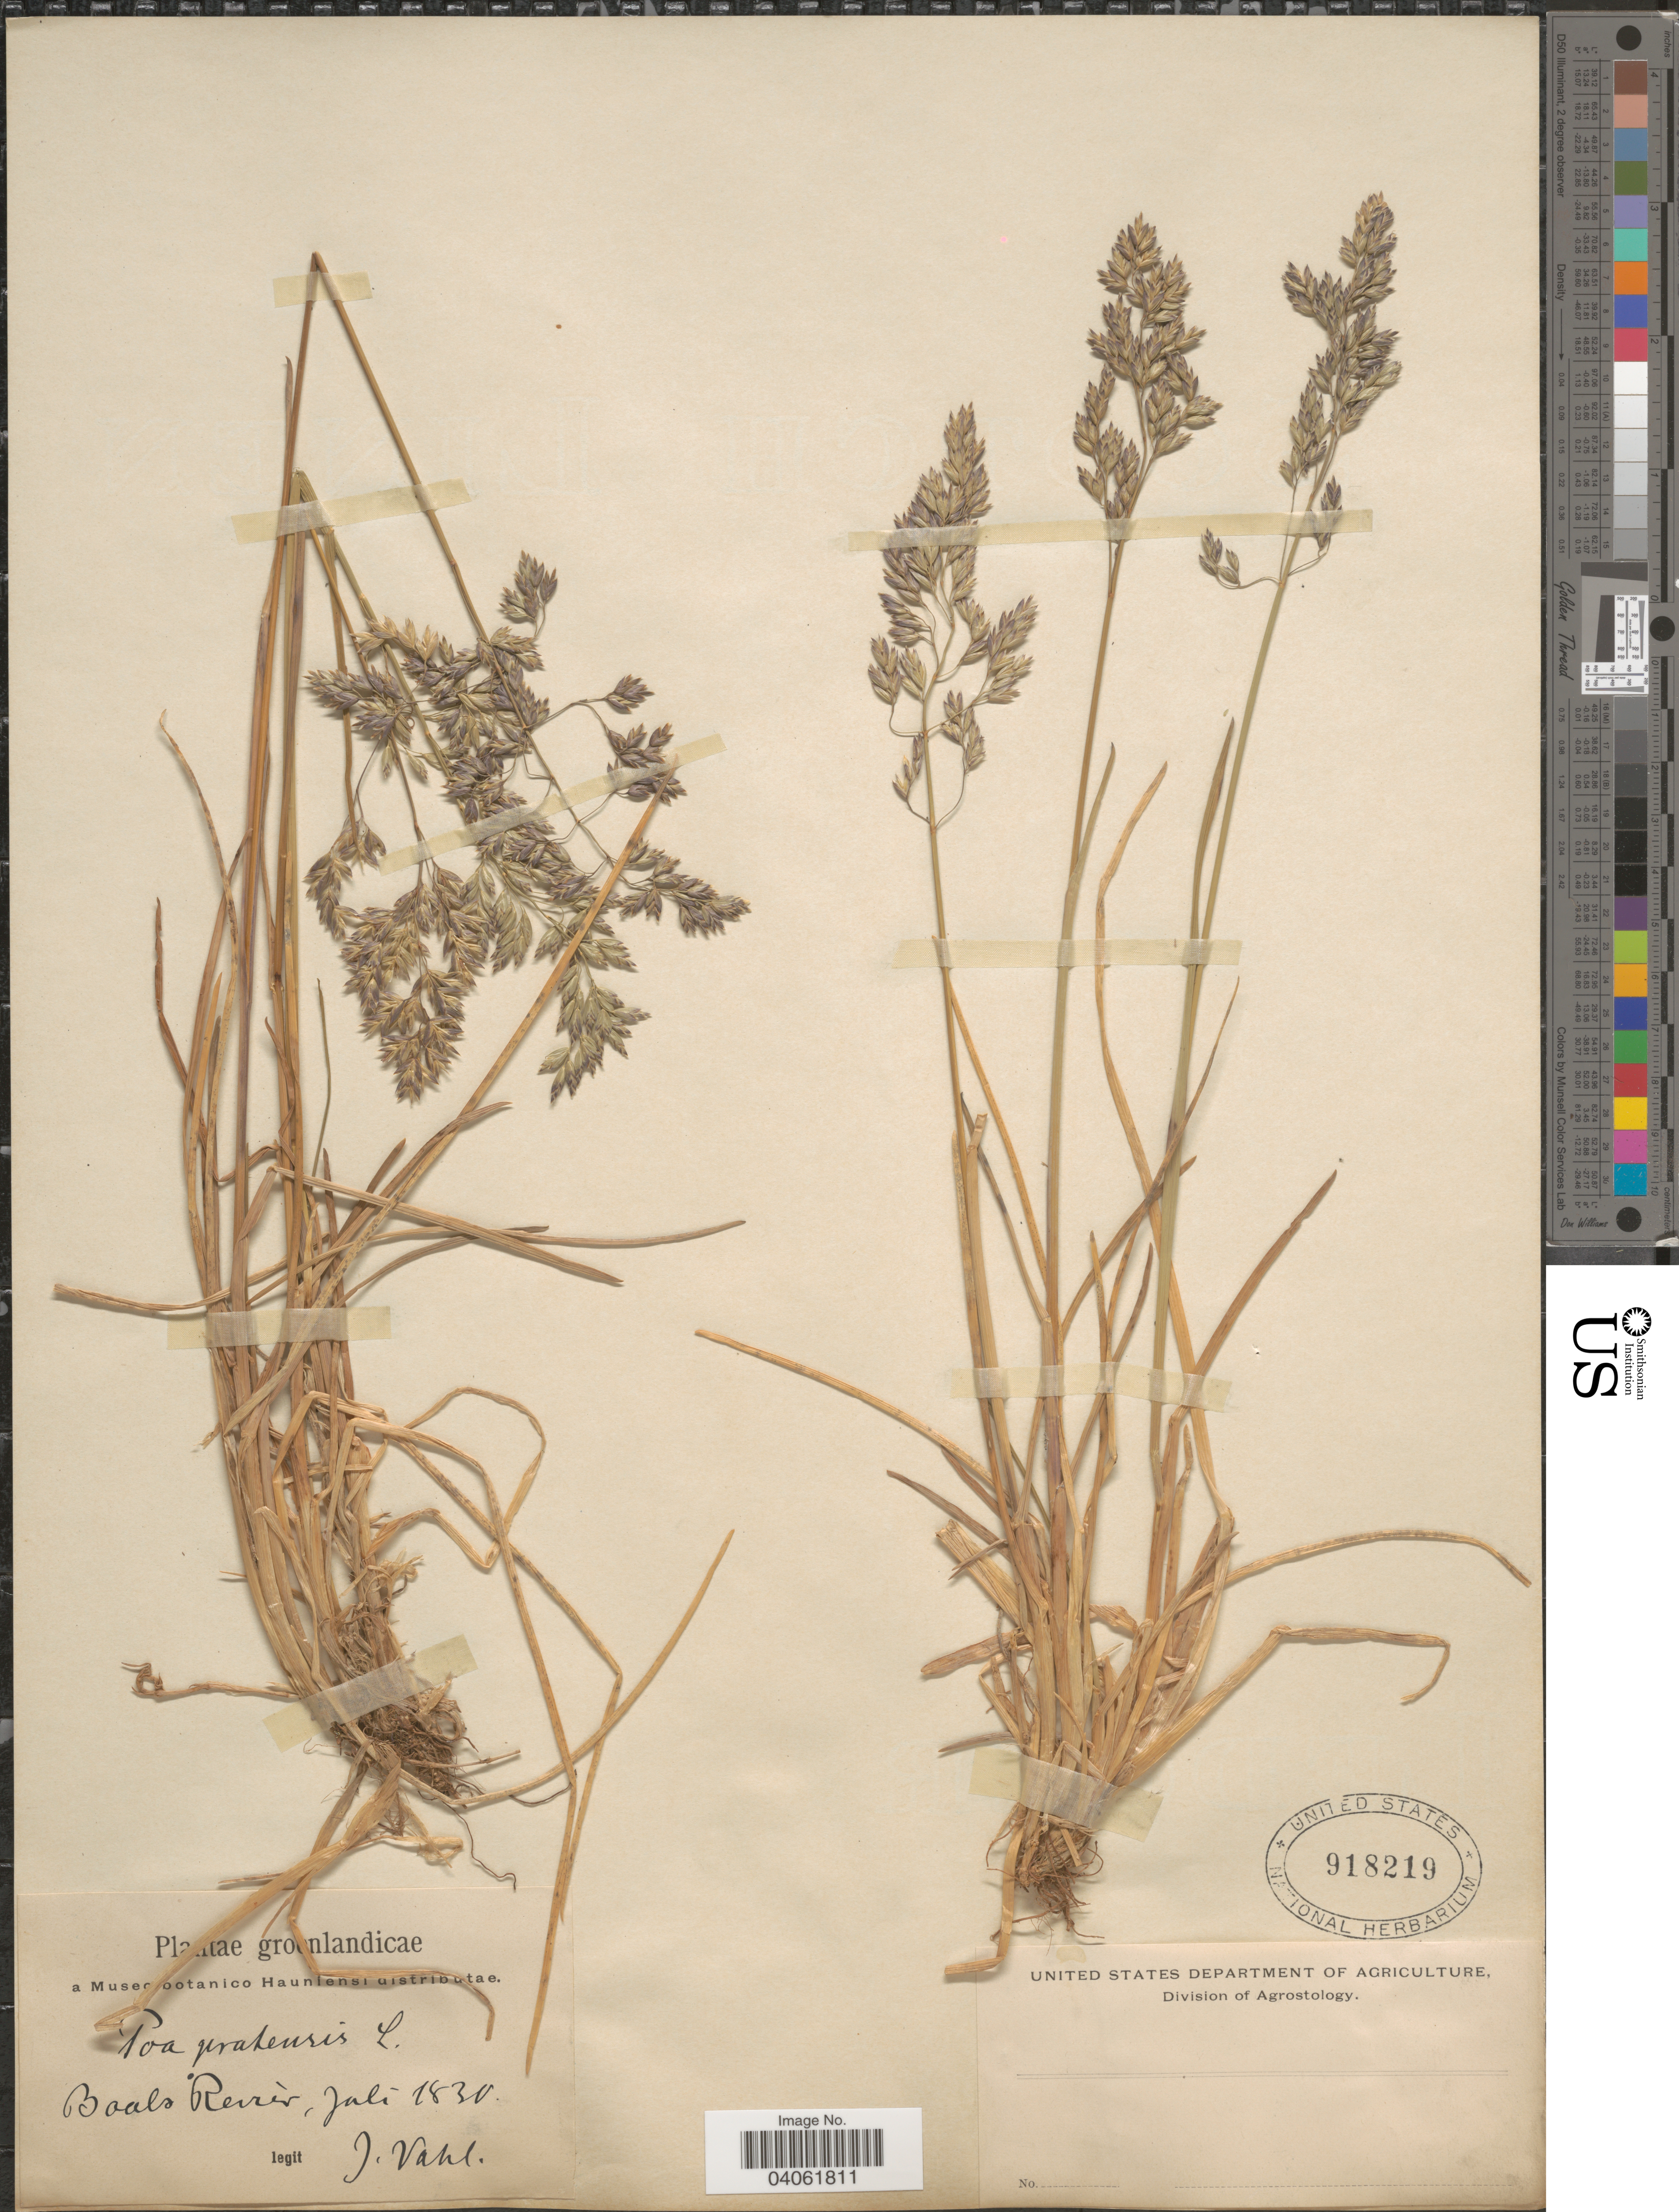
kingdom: Plantae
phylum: Tracheophyta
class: Liliopsida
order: Poales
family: Poaceae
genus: Poa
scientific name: Poa pratensis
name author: L.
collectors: J. M. Vahl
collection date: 1830-07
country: Greenland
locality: Groenlandicae. Boals Revier [interpreted].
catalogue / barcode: US 918219